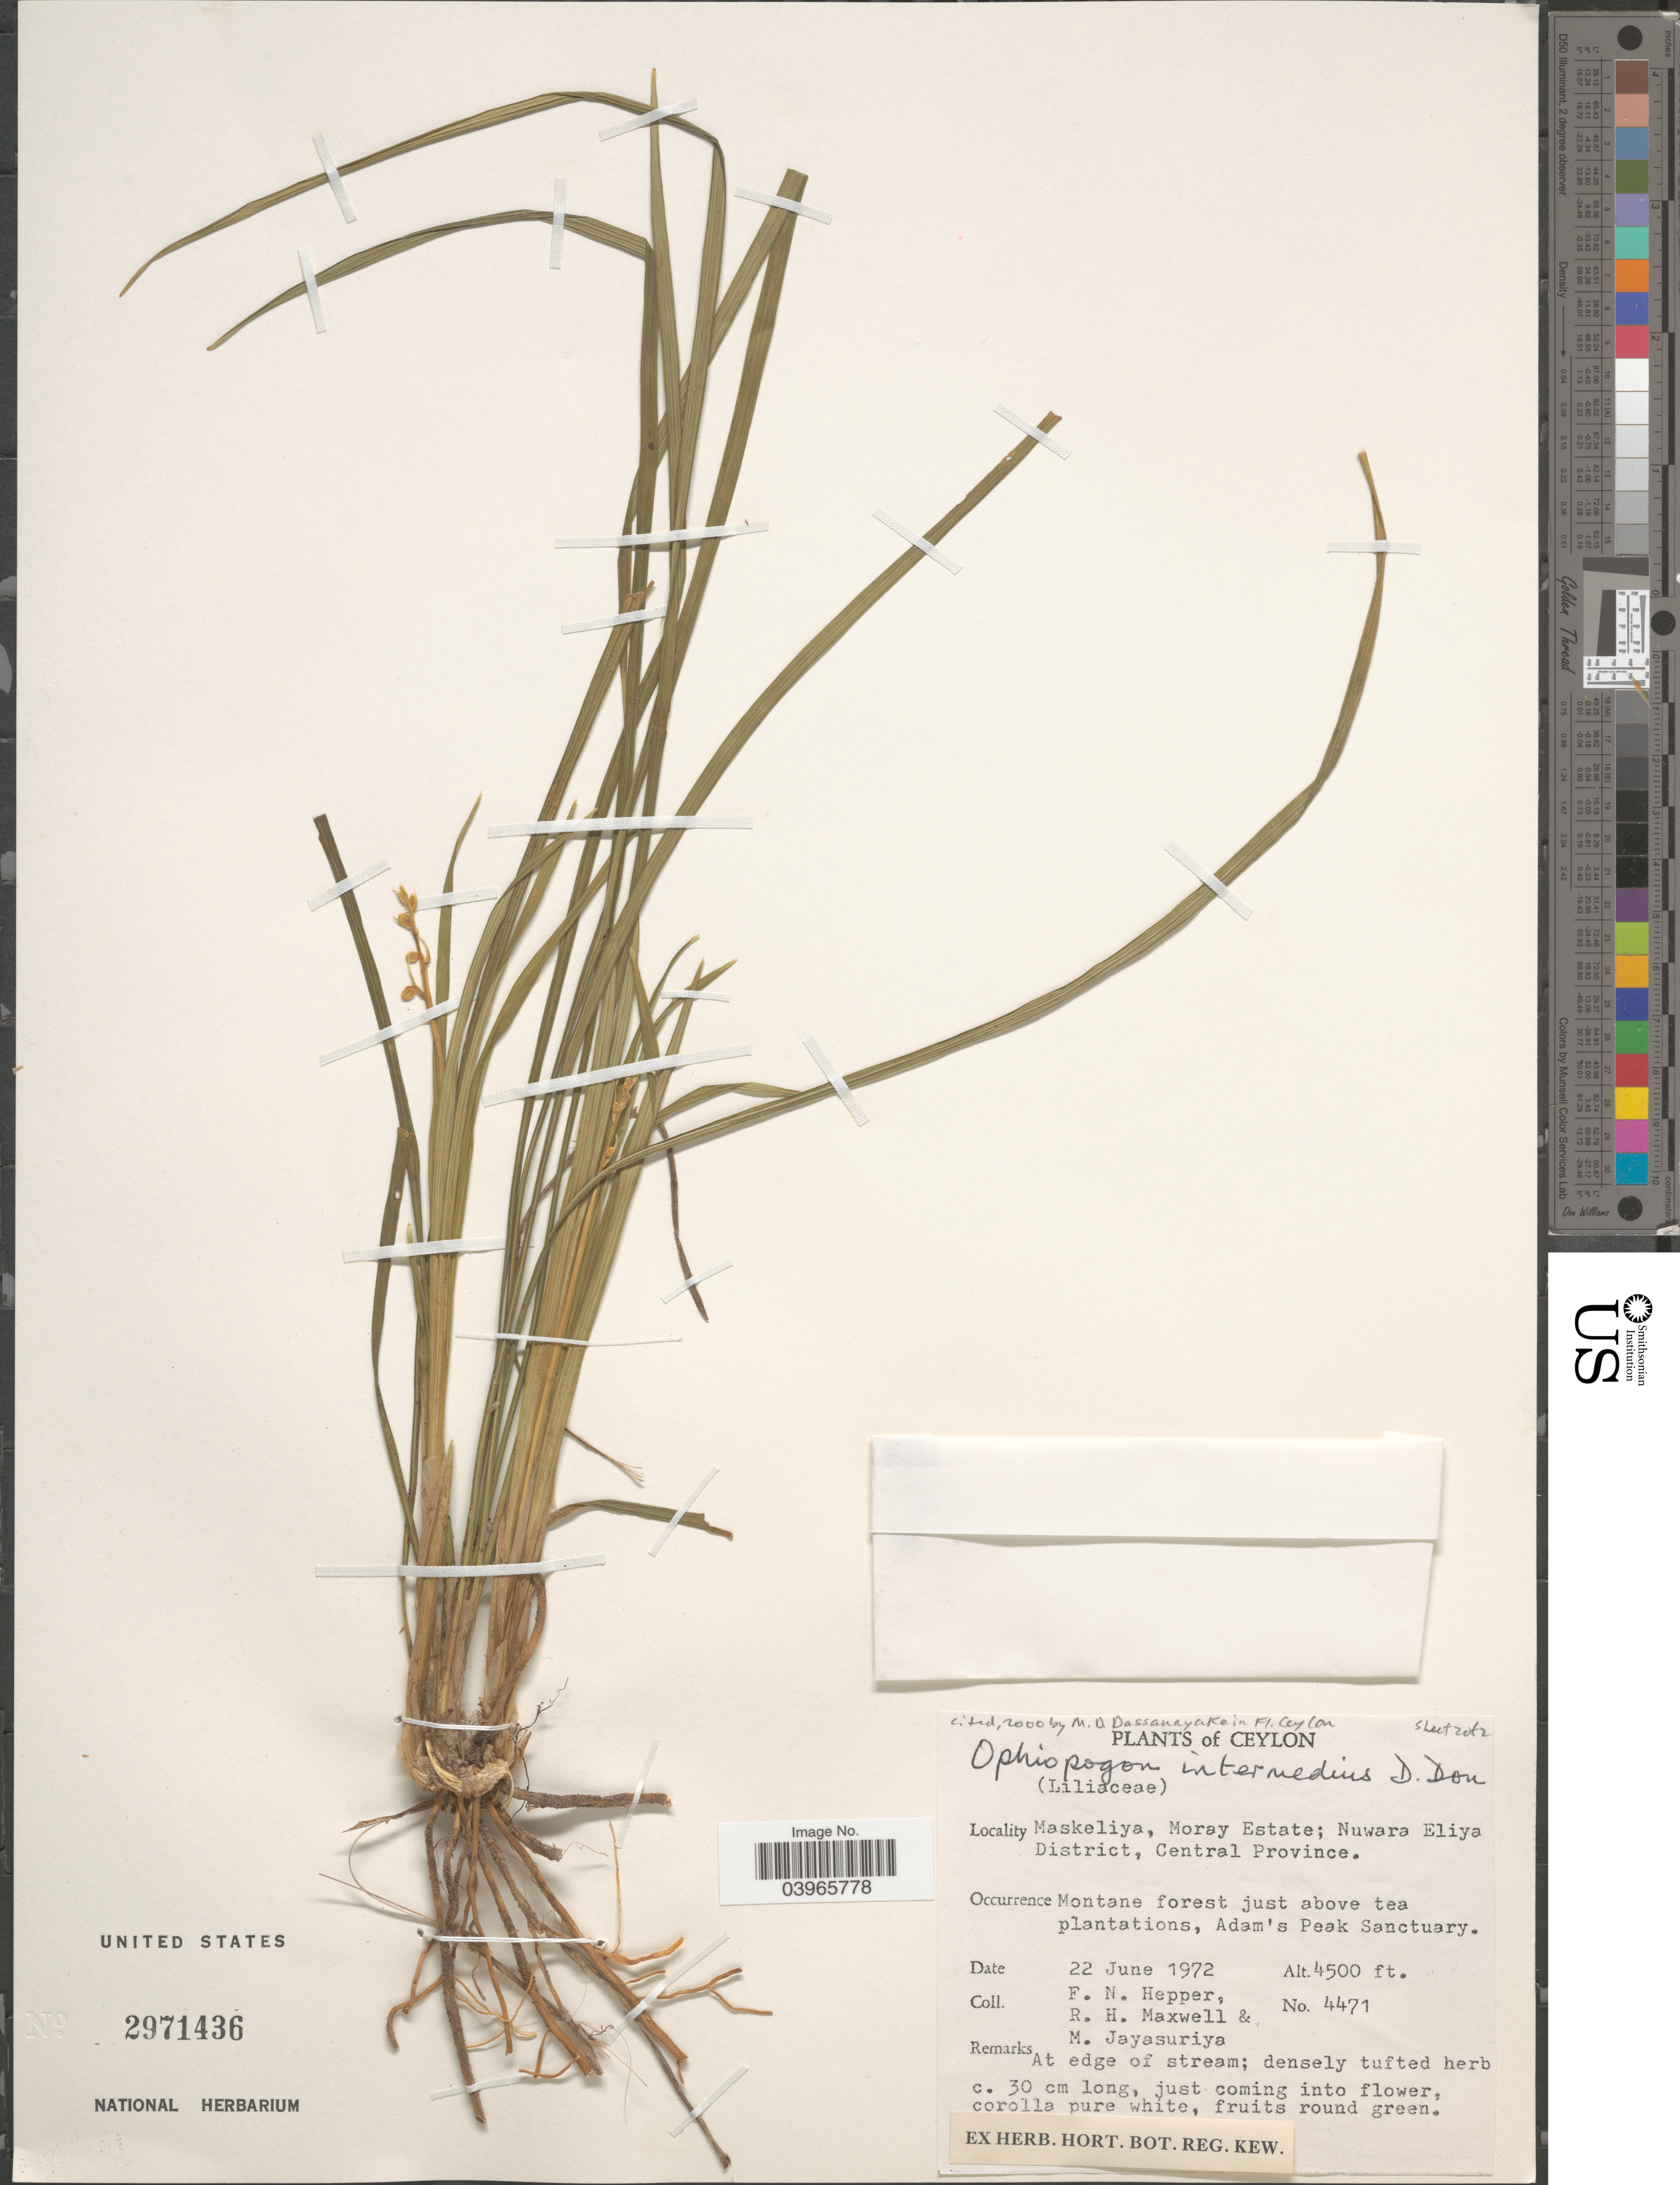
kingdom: Plantae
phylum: Tracheophyta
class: Liliopsida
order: Asparagales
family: Asparagaceae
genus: Ophiopogon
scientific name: Ophiopogon intermedius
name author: D. Don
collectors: F. Hepper, R. Maxwell & M. Jayasuriya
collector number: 4471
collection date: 1972-06-22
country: Sri Lanka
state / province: Central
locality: Ceylon. Maskeliya, Moray Estate; Nuwara Eliya District. Montane forest just above tea plantations, Adam's Peak Sanctuary.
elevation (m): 1372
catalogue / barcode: US 2971436